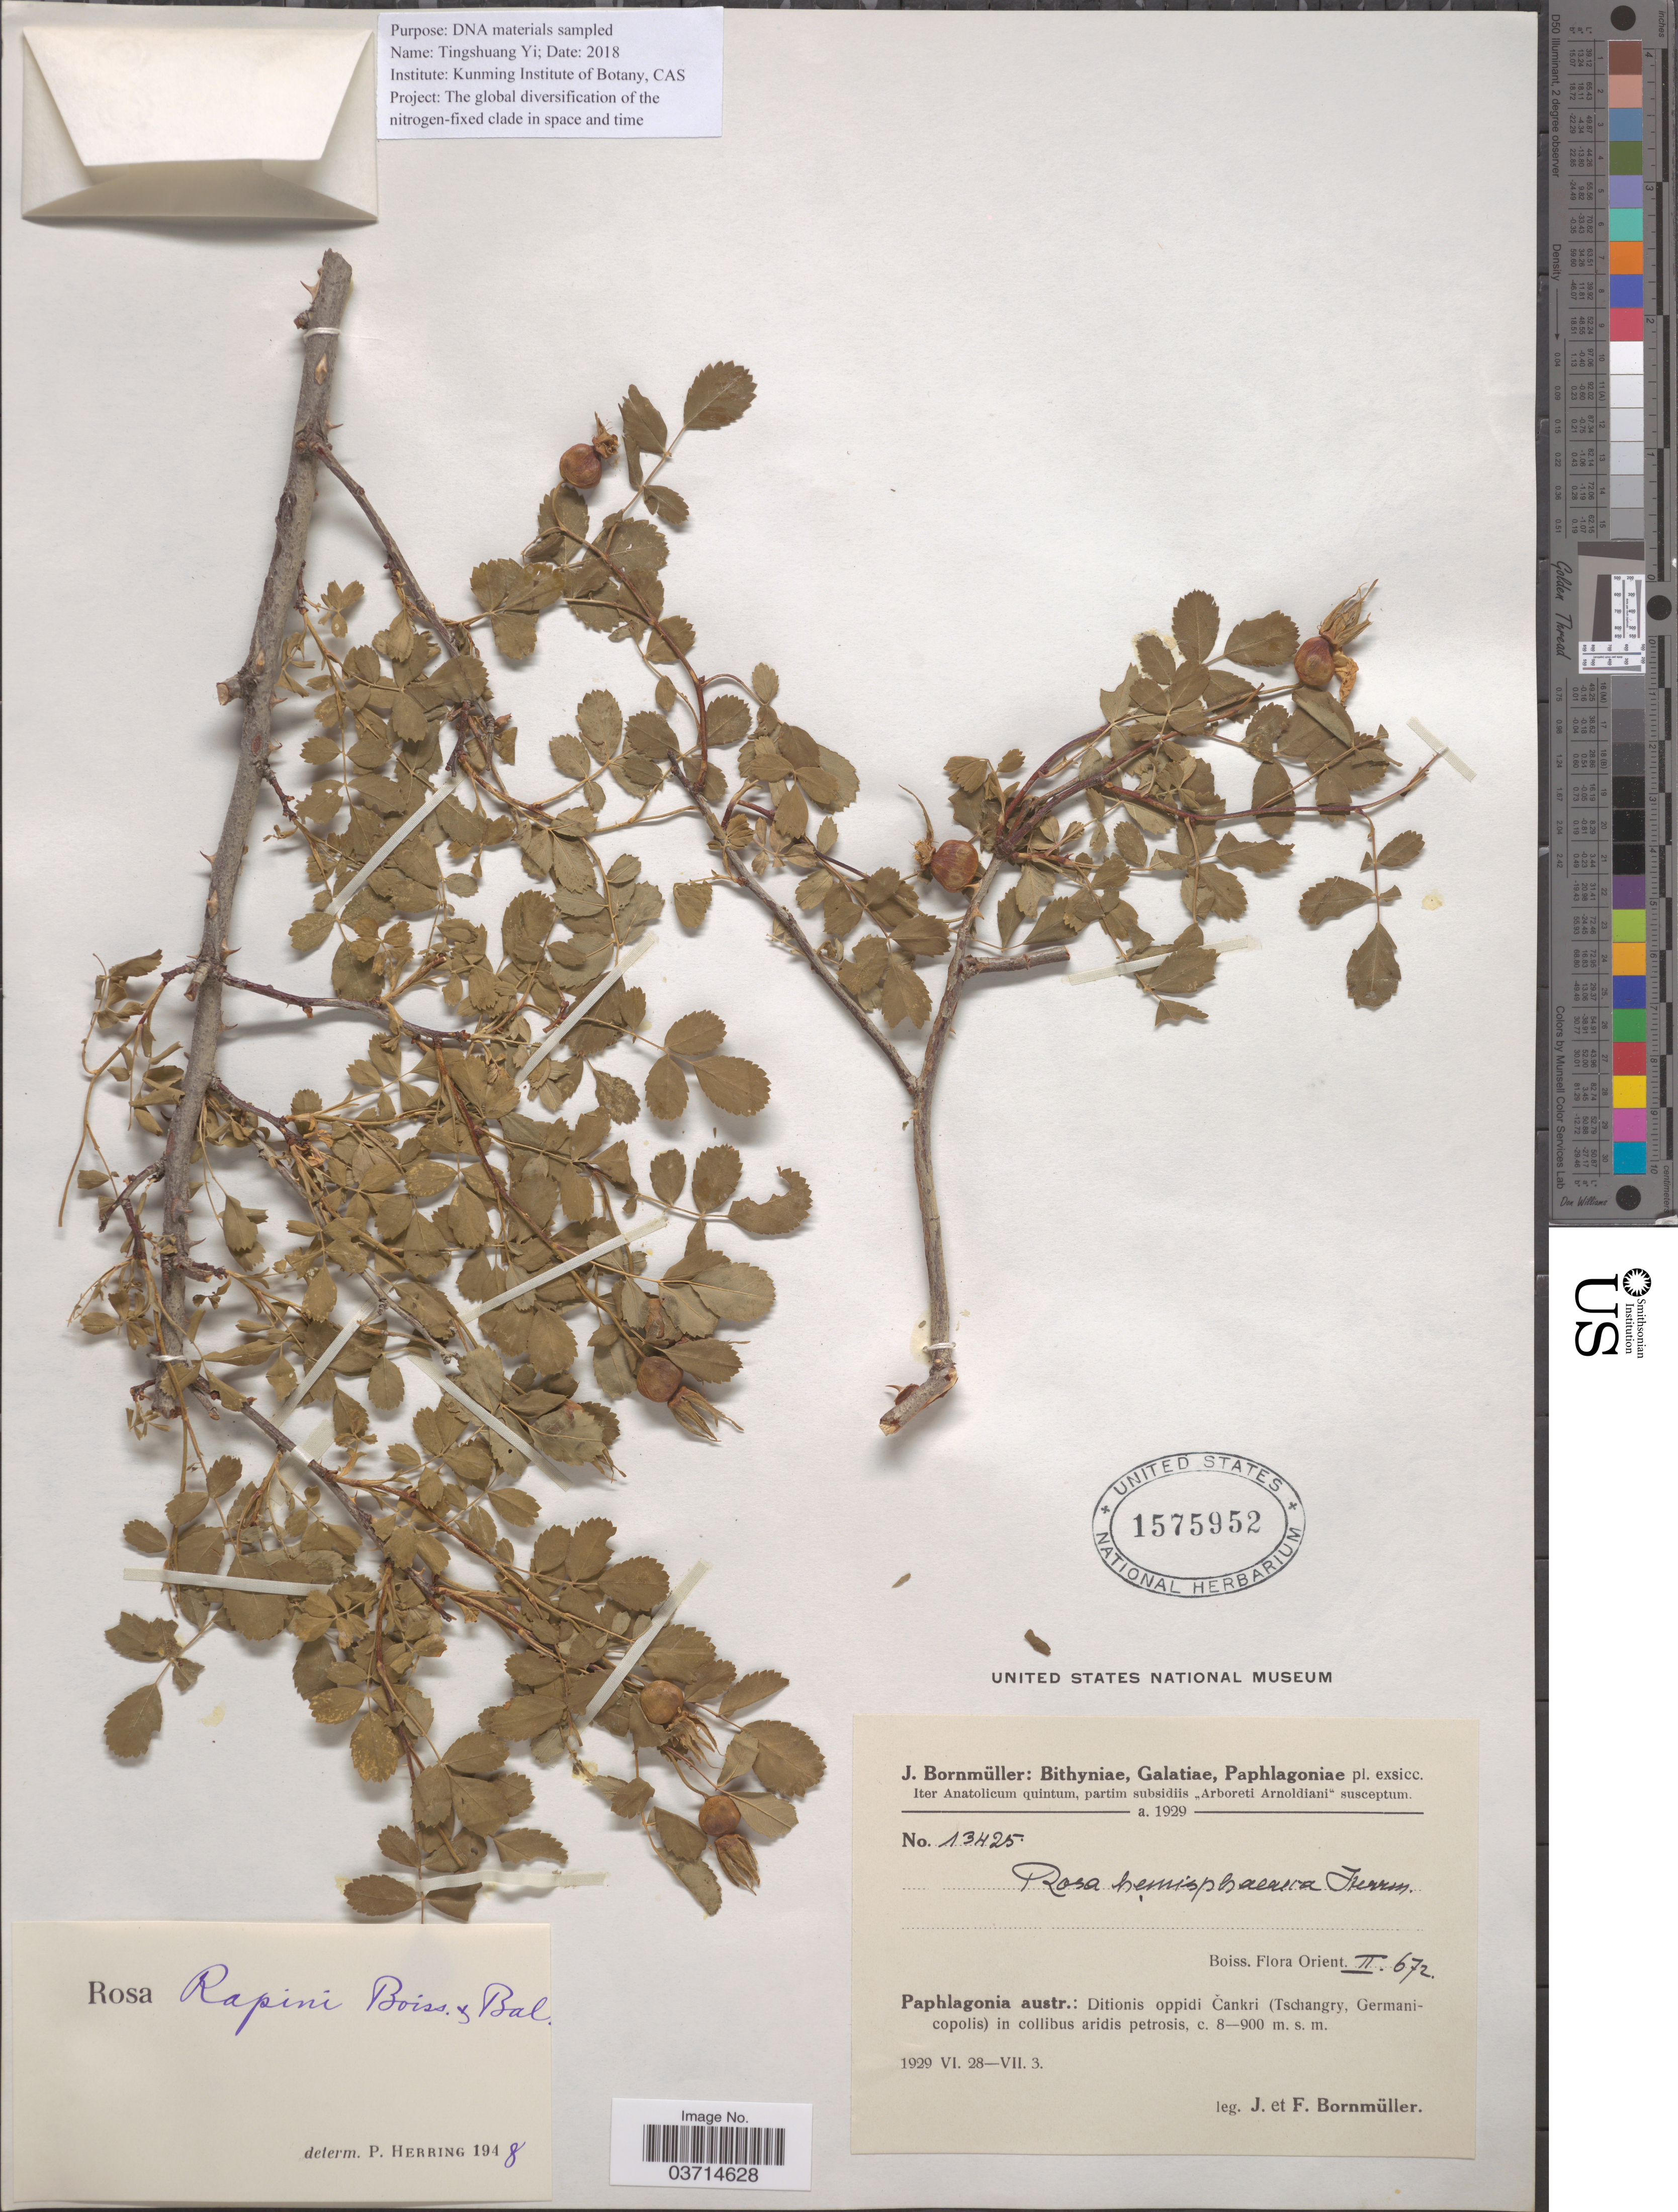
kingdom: Plantae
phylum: Tracheophyta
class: Magnoliopsida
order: Rosales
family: Rosaceae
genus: Rosa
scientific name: Rosa rapini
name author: Boiss. & Balansa in Boiss.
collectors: J. Bornmüller & F. Bornmüller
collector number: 13425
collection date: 1929-06-28/1929-07-03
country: Turkey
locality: Paphlagonia austr.: Ditionis oppidi Čankri (Tschangry, Germanicopolis) in collibus aridis petrosis.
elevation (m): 800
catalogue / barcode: US 1575952